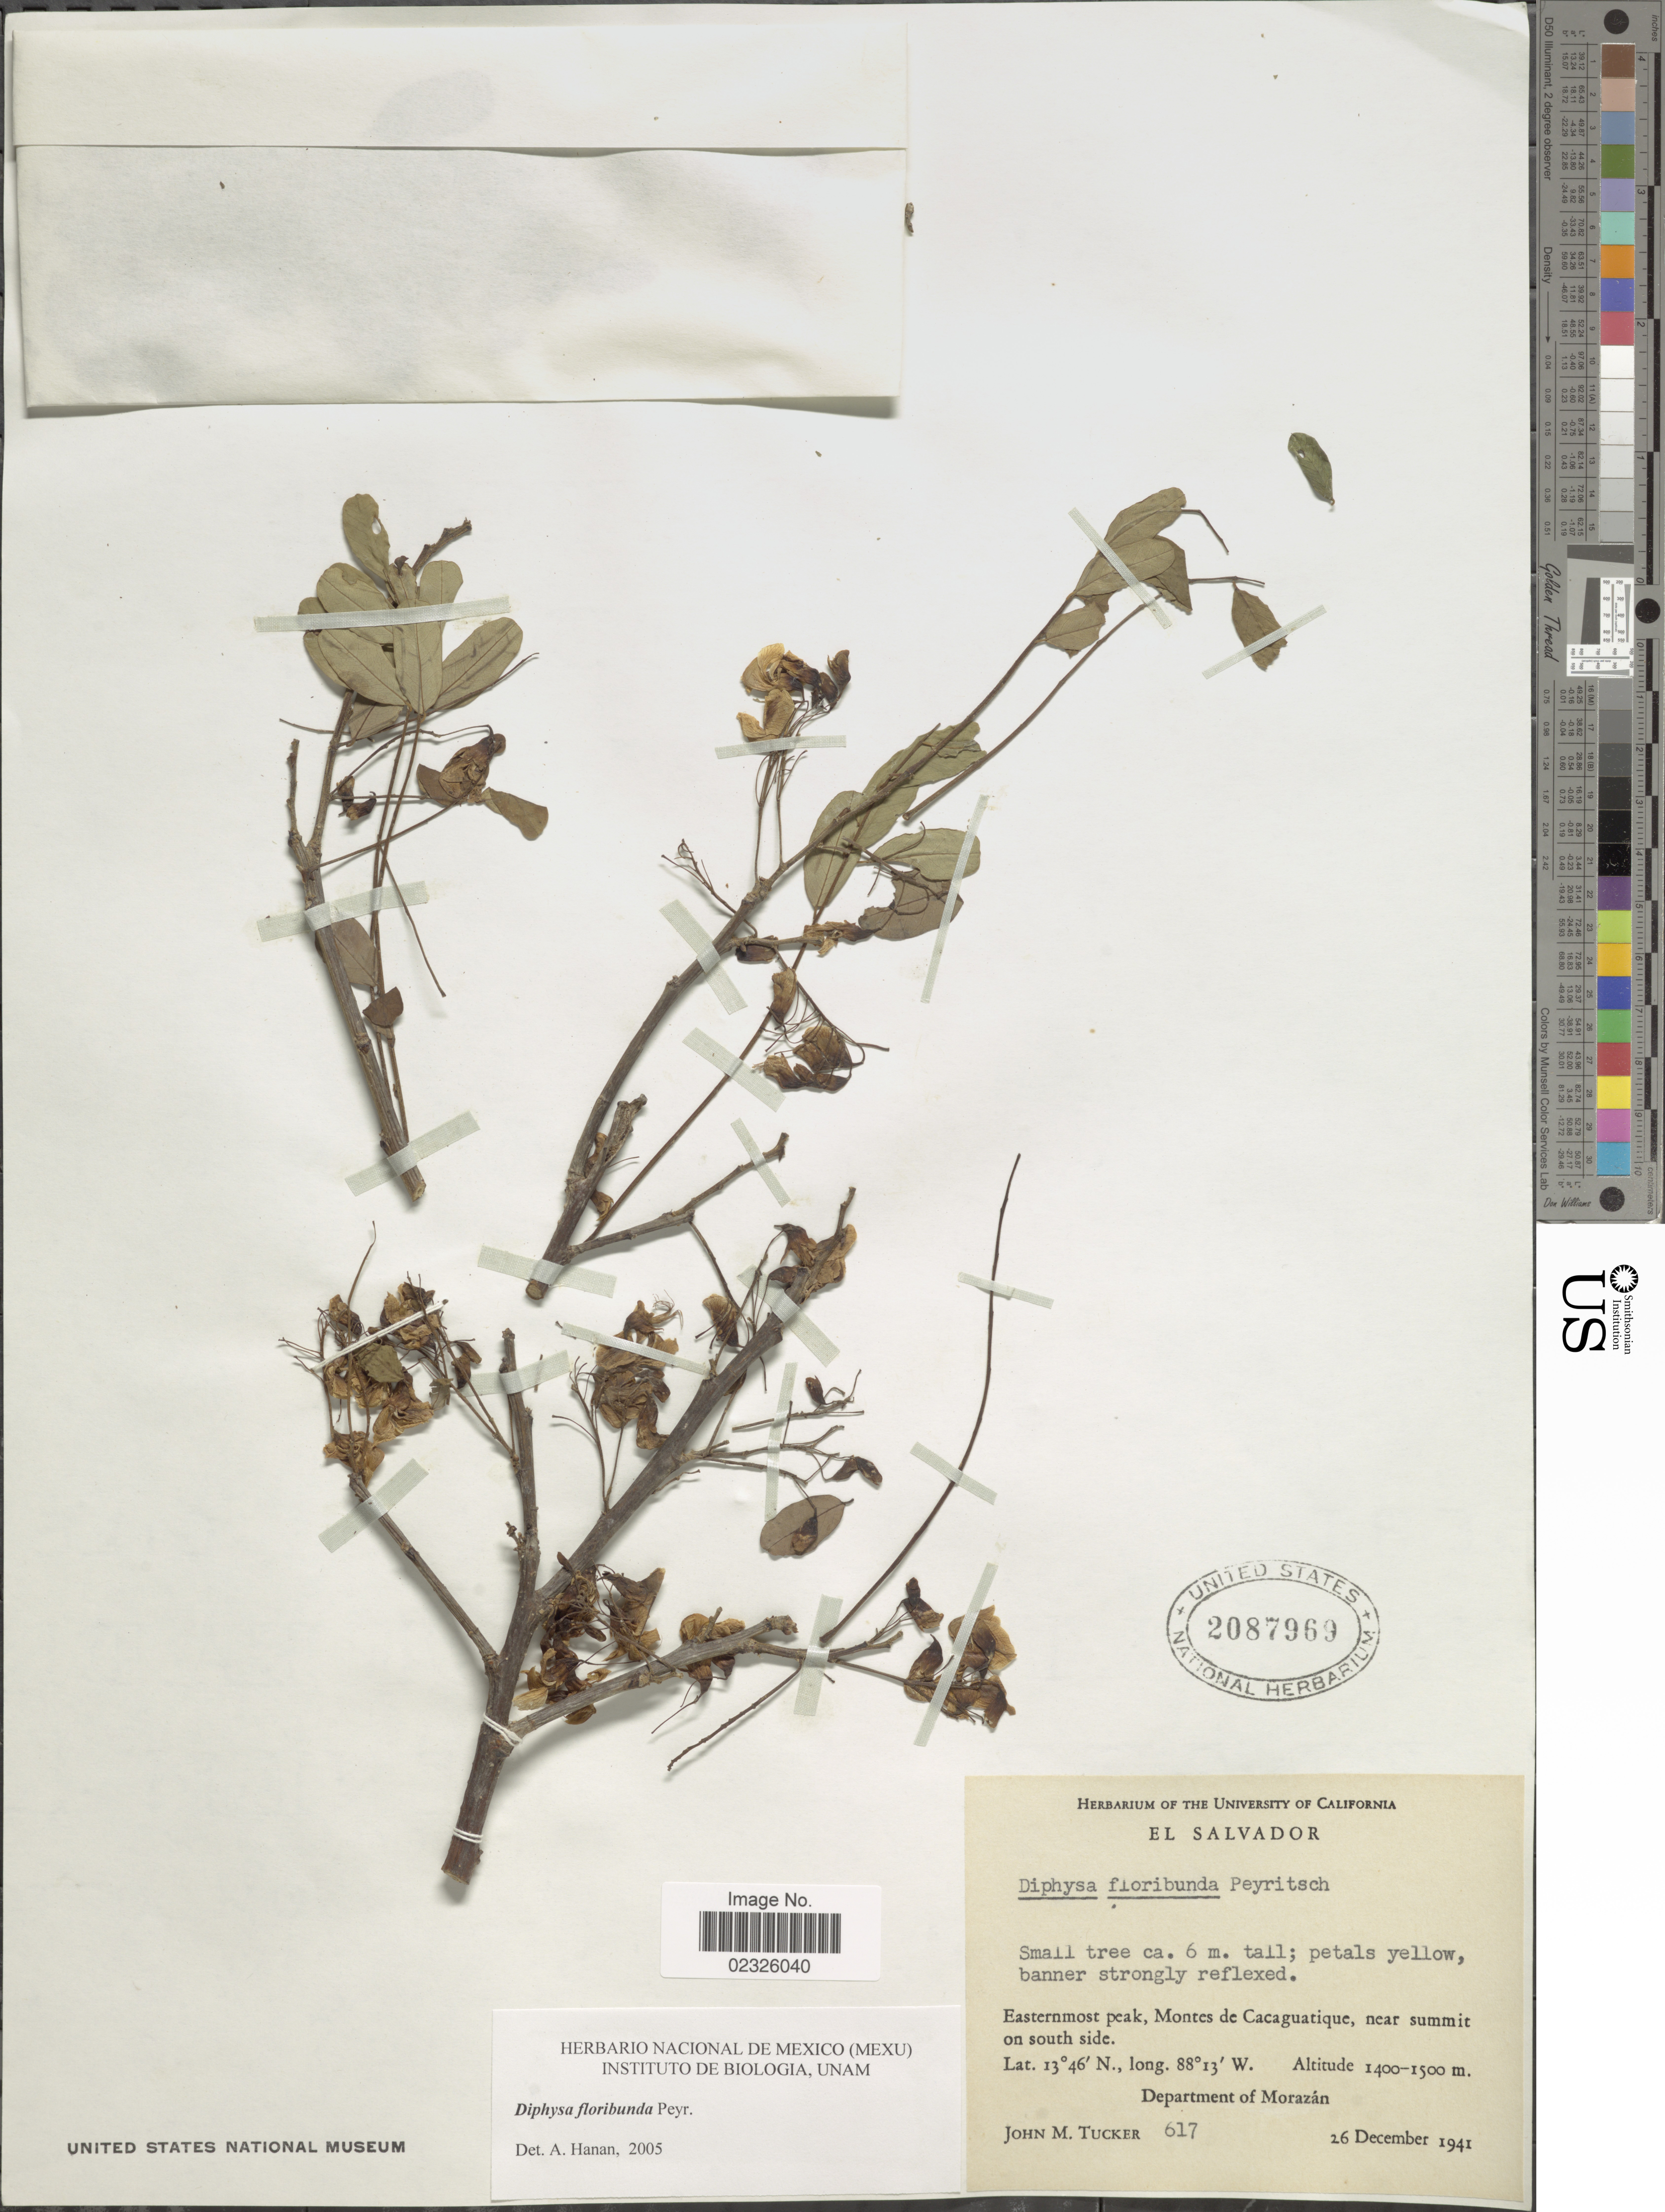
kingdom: Plantae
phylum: Tracheophyta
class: Magnoliopsida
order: Fabales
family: Fabaceae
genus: Diphysa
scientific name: Diphysa floribunda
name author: Peyr.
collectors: J. M. Tucker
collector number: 617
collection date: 1941-12-26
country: Honduras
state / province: Fco. Morazán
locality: Easternmost peak, Montes de Cacaguatique, near summit on south side, Department of Morazán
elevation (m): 1400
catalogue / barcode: US 2087969